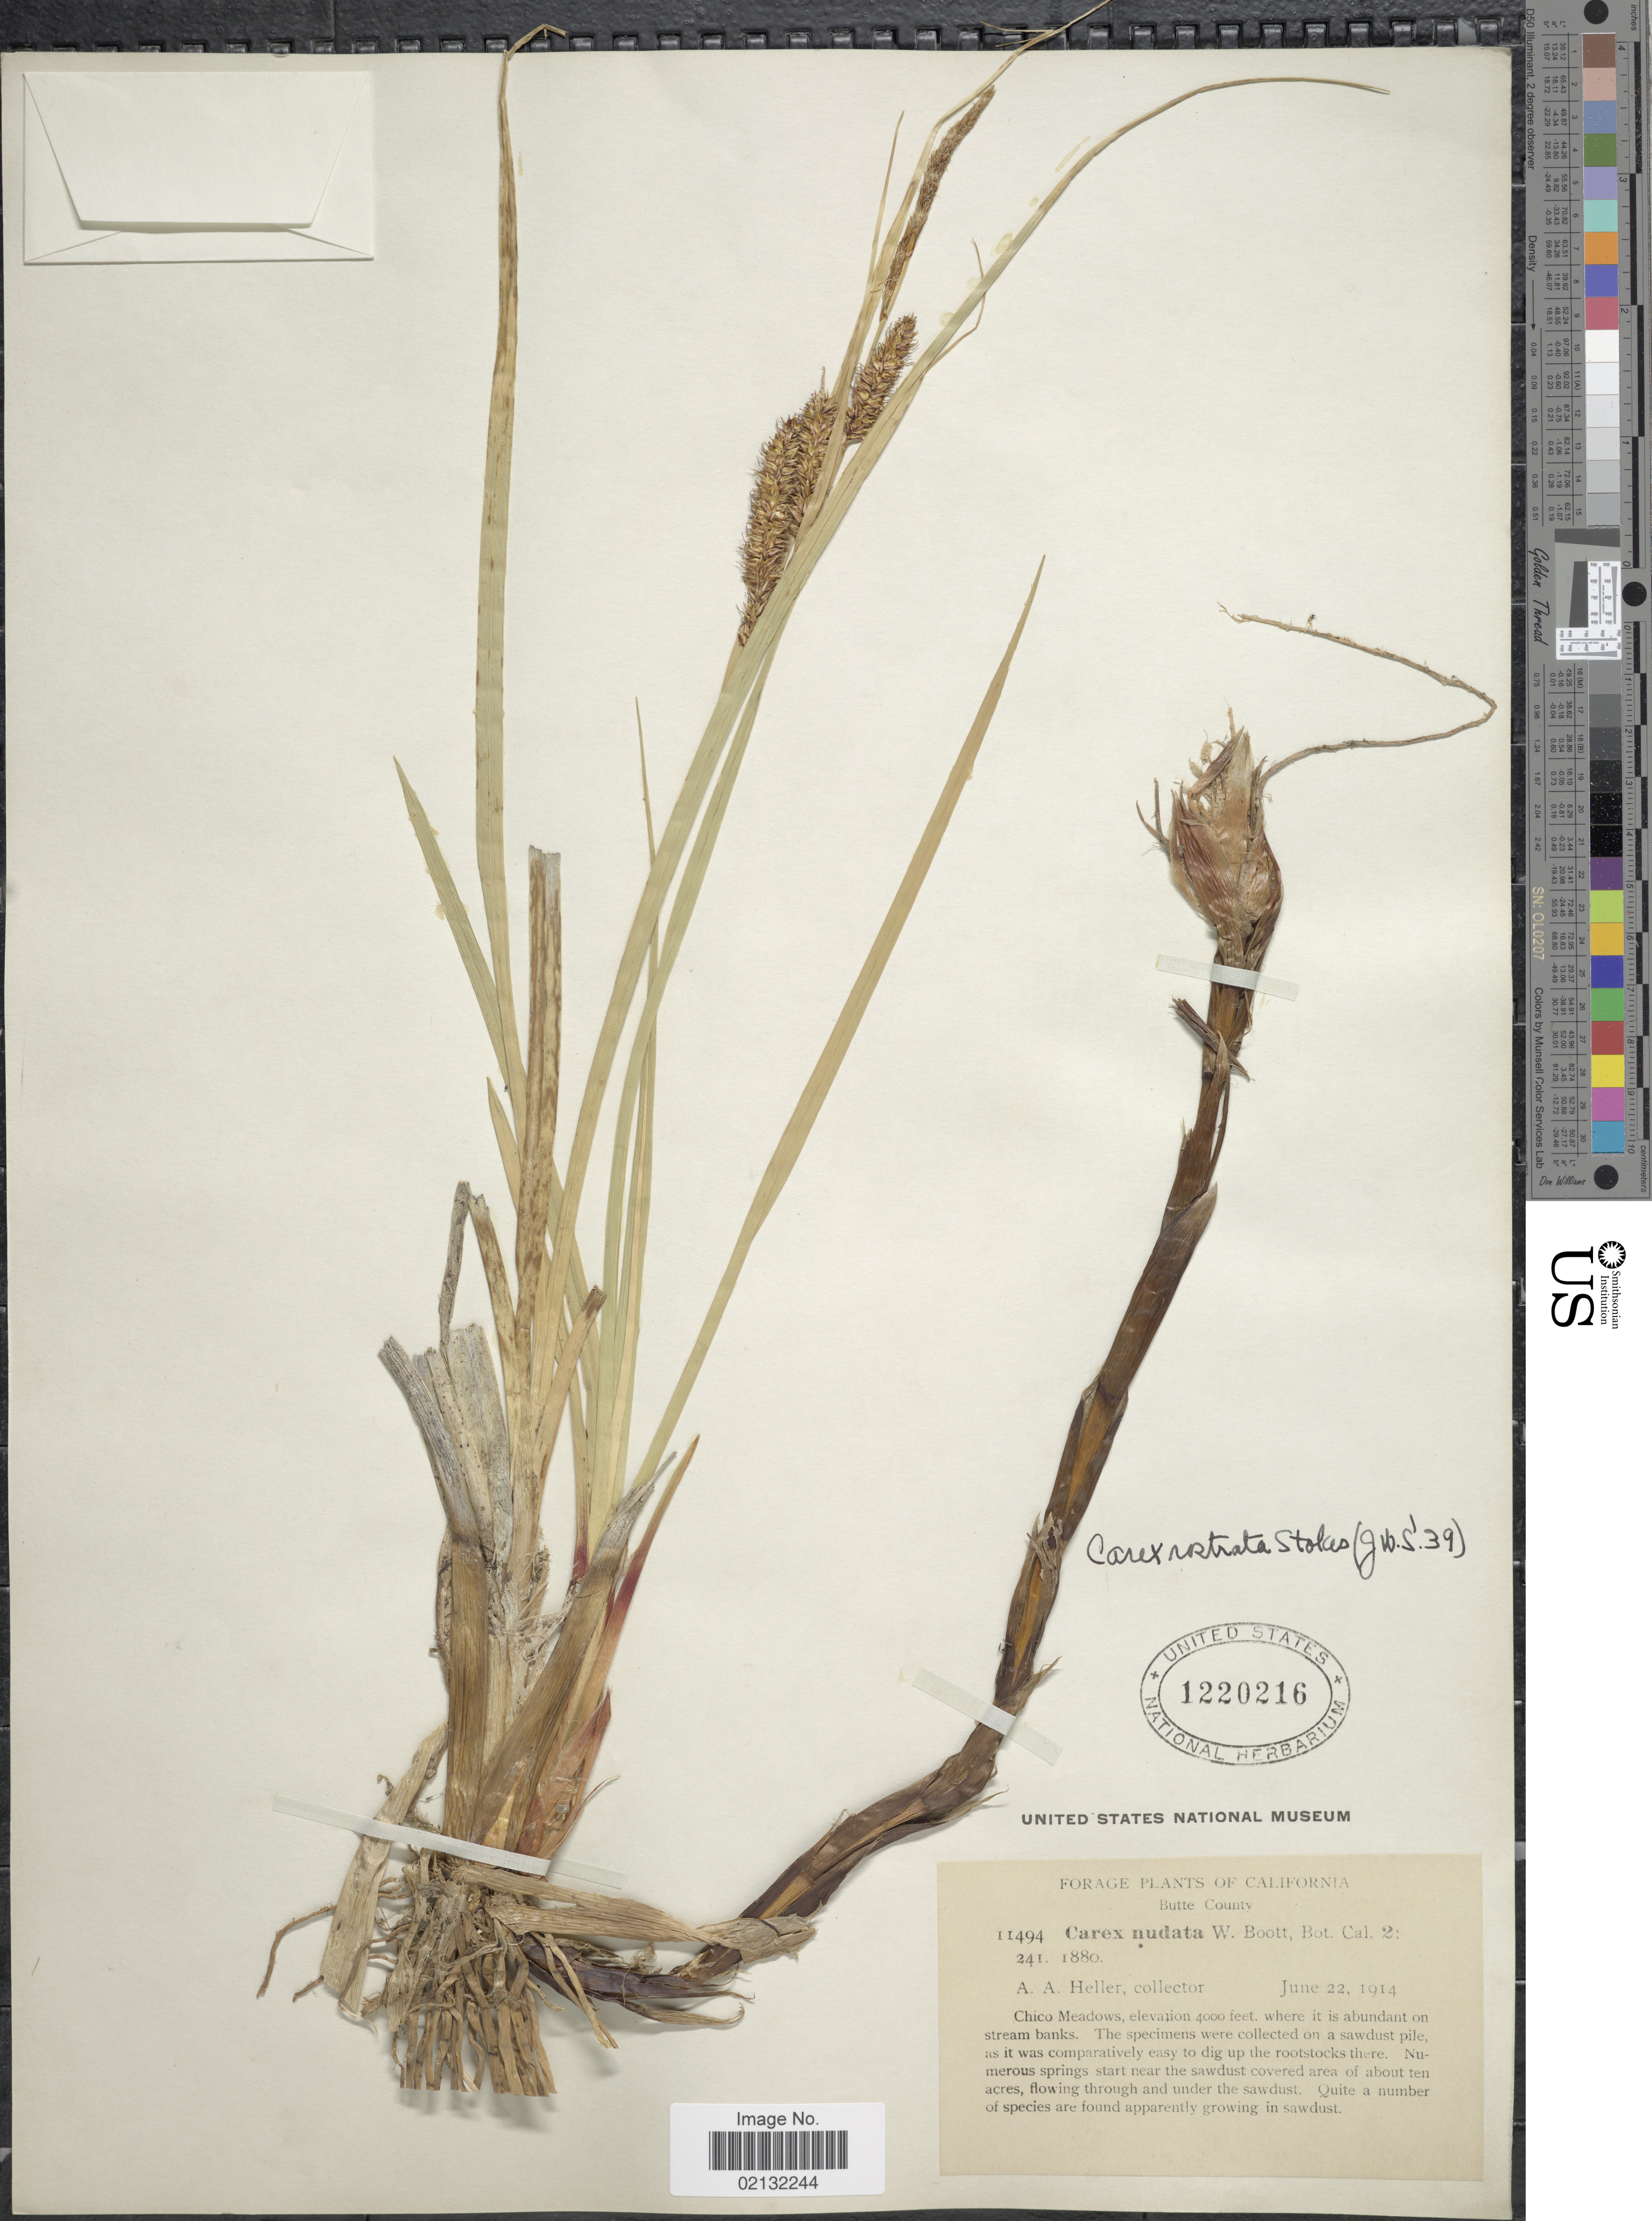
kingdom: Plantae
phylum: Tracheophyta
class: Liliopsida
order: Poales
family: Cyperaceae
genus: Carex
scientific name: Carex rostrata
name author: Stokes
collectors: A. A. Heller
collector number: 11494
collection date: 1914-06-22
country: United States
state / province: California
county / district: Butte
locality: Forage, Butte County, Chico Meadows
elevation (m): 1219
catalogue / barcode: US 1220216